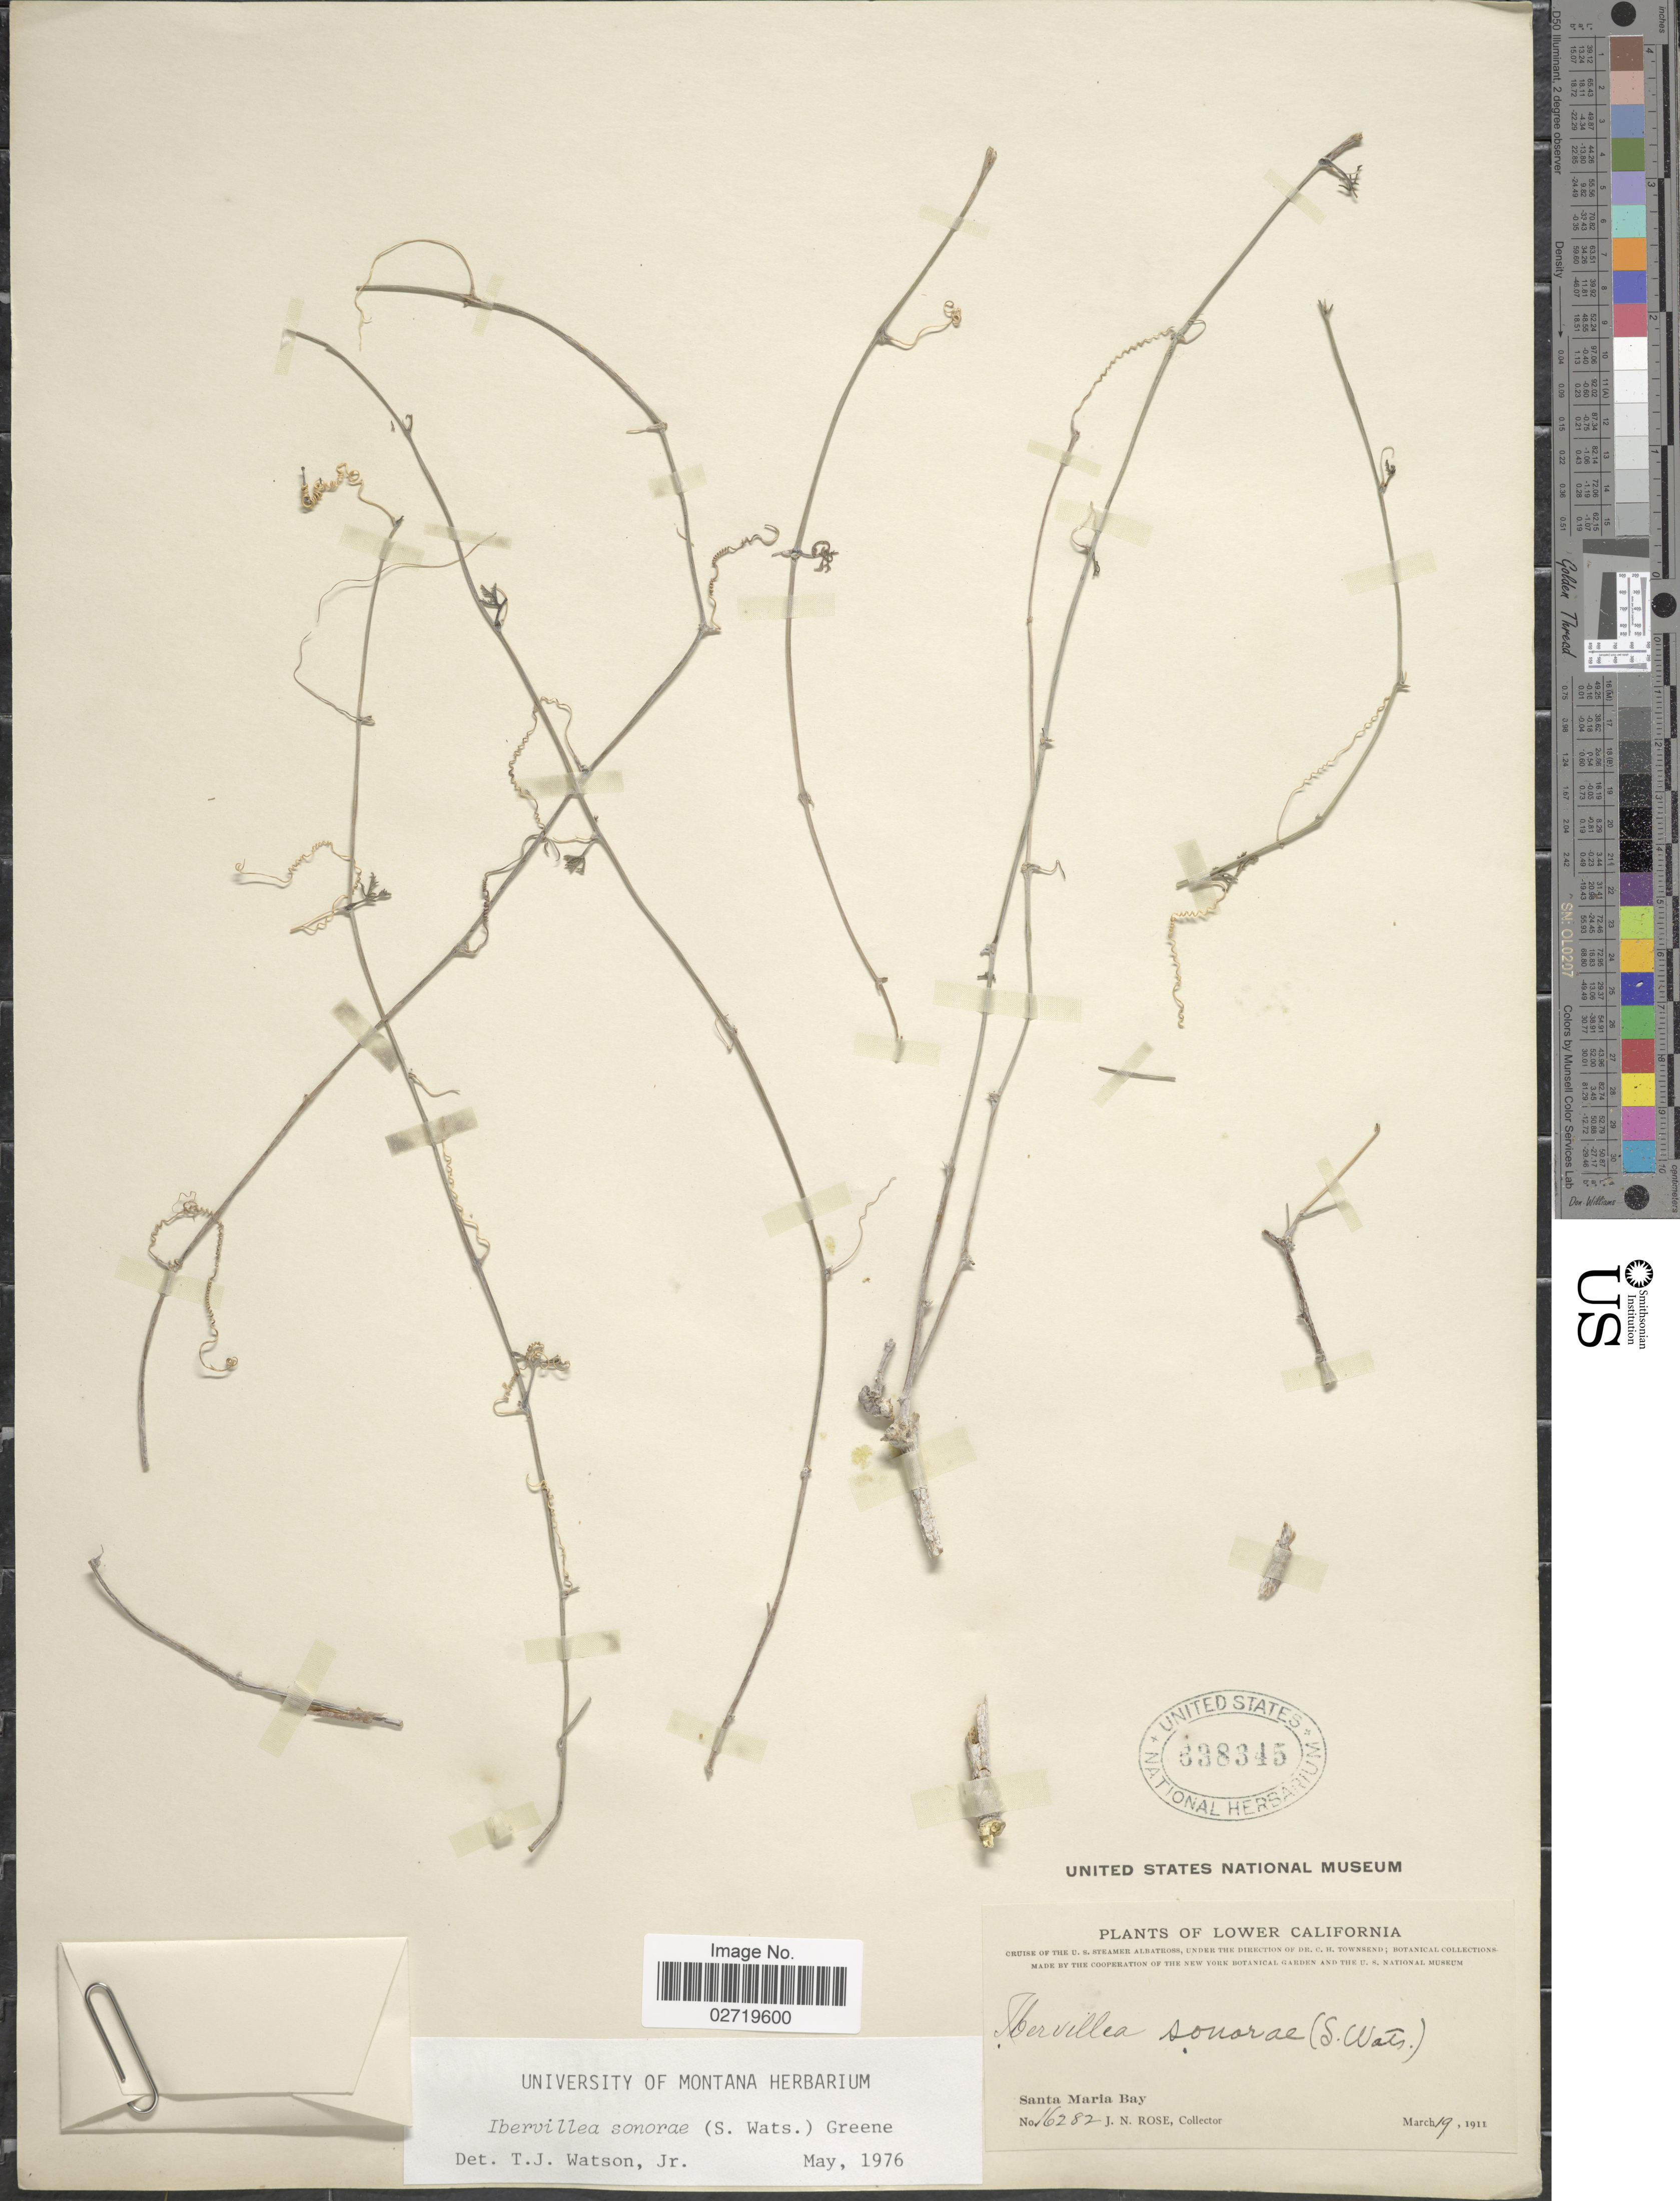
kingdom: Plantae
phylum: Tracheophyta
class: Magnoliopsida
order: Cucurbitales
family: Cucurbitaceae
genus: Ibervillea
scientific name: Ibervillea sonorae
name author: (S. Watson) Greene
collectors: J. N. Rose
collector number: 16282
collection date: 1911-03-19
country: Mexico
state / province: Baja California Norte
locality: Lower California, Santa Maria Bay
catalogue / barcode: US 638345